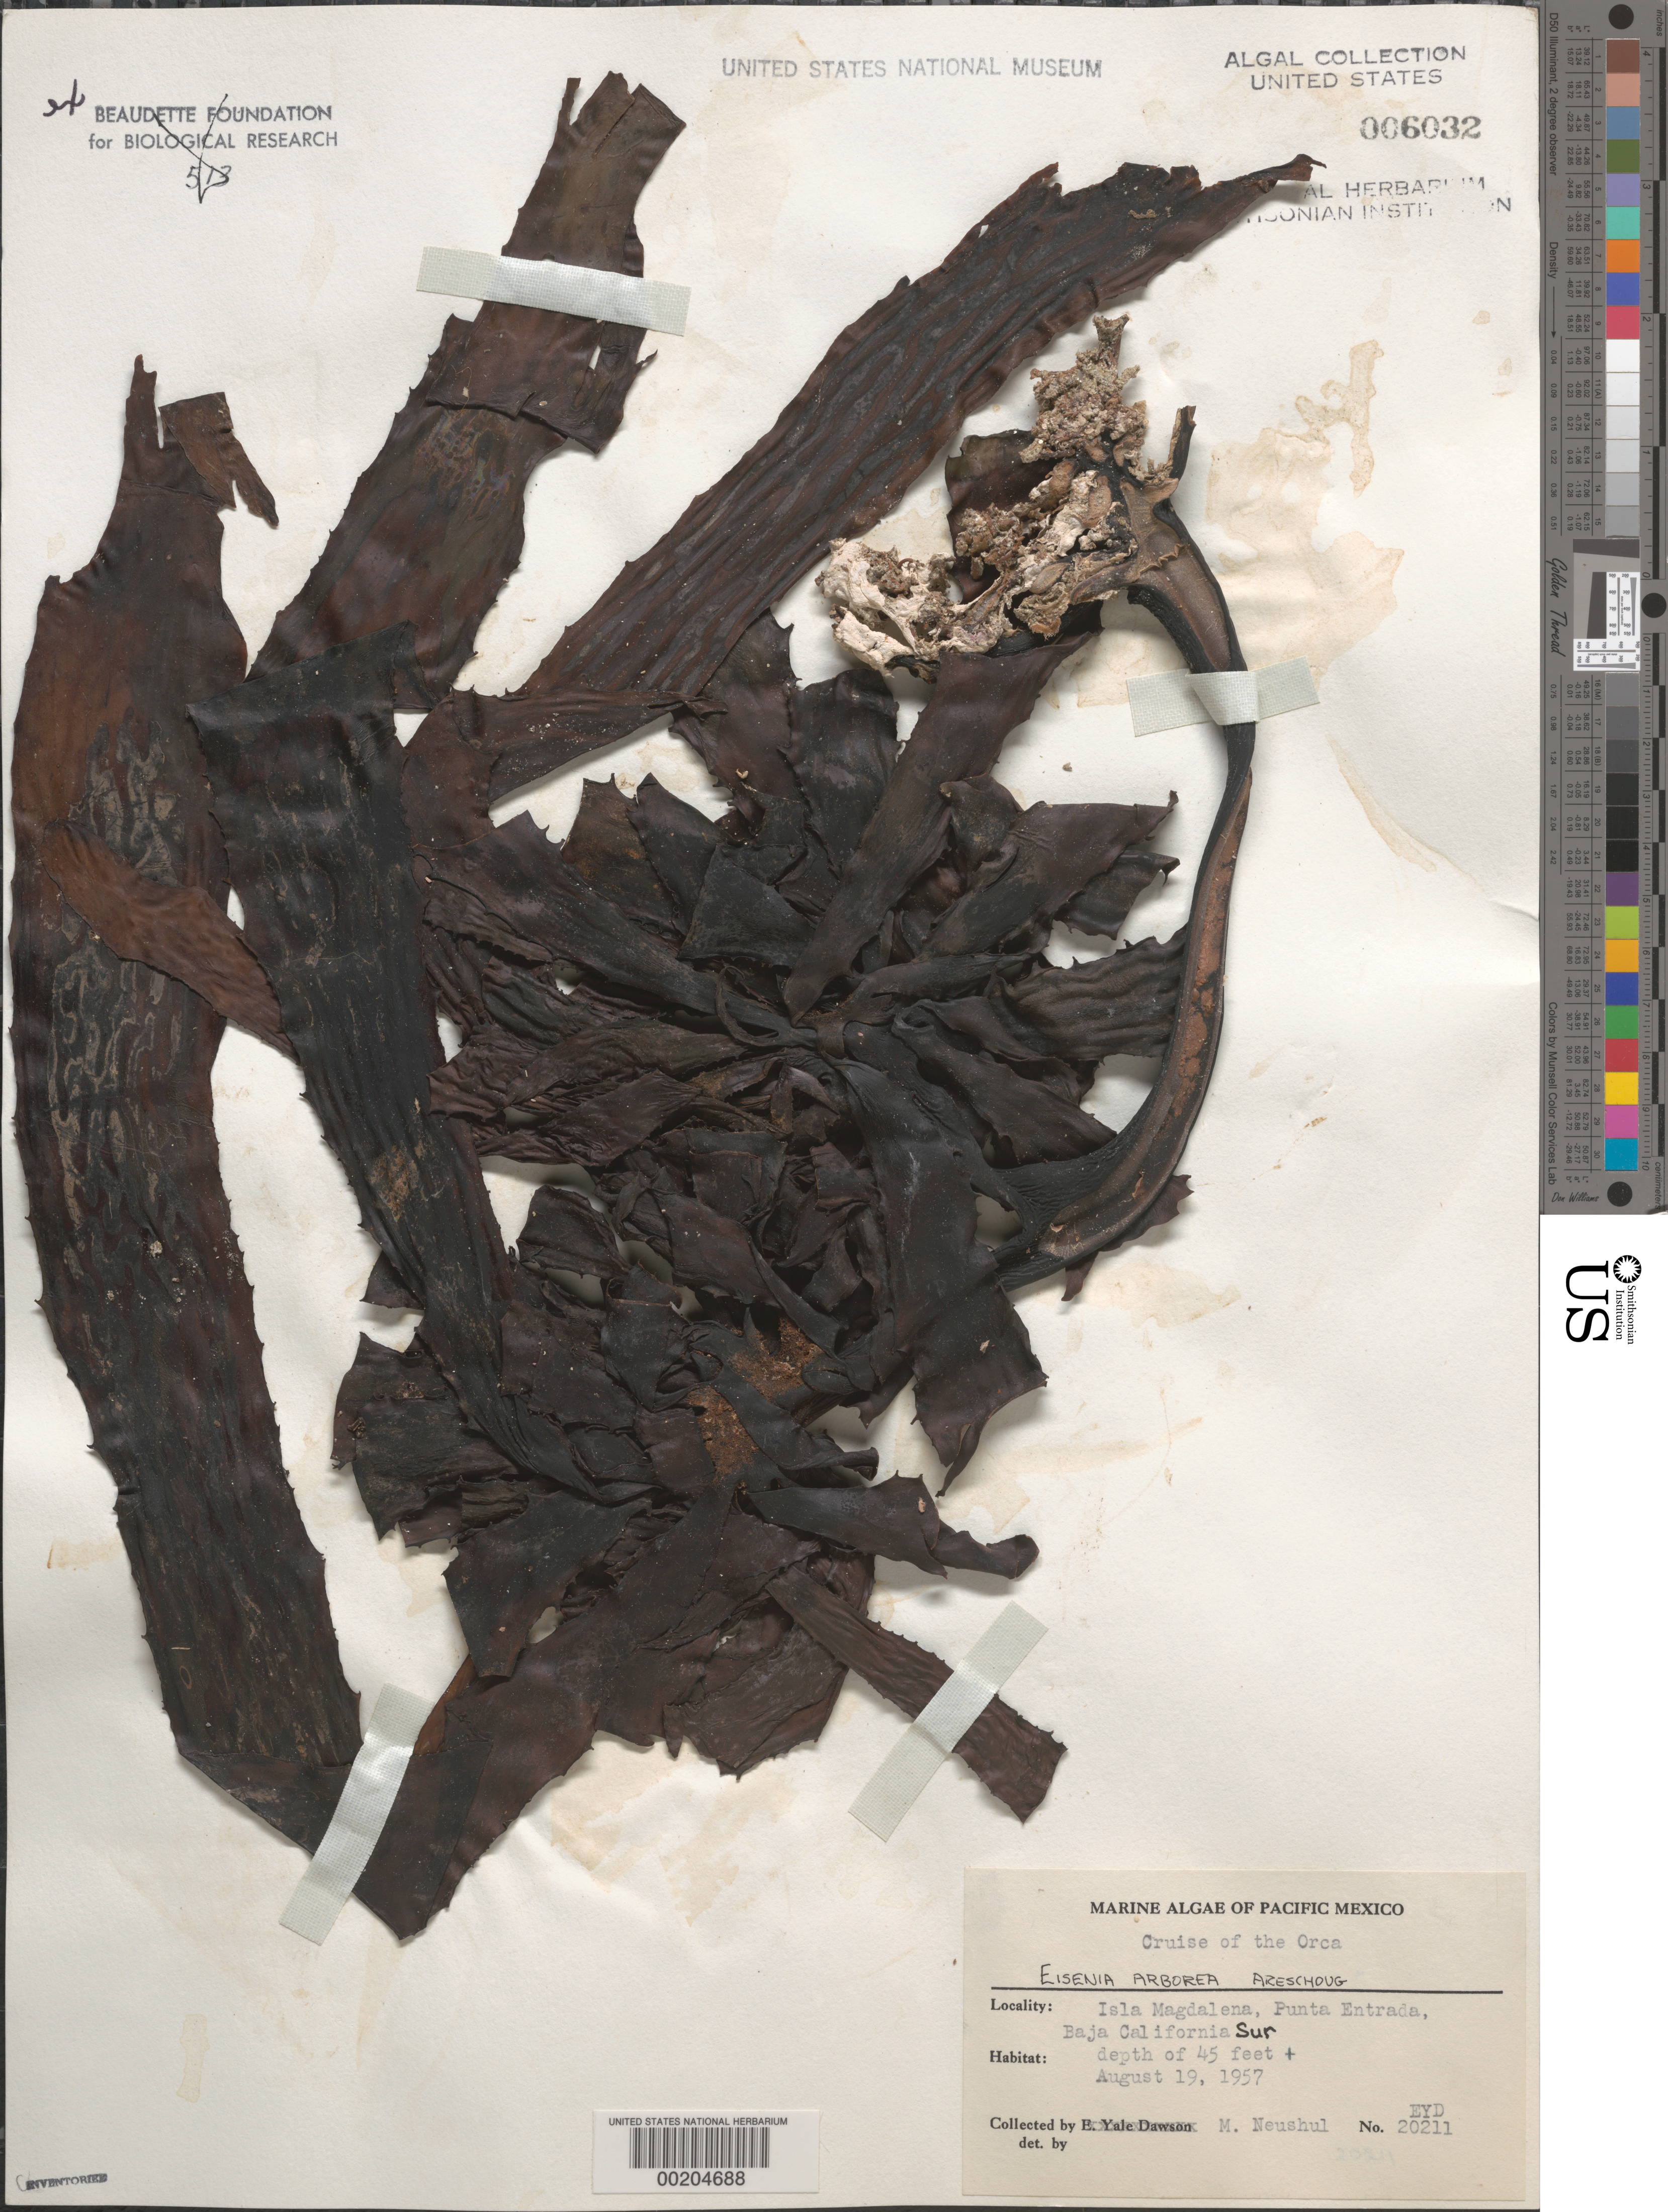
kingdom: Chromista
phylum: Ochrophyta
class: Phaeophyceae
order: Laminariales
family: Lessoniaceae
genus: Eisenia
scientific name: Eisenia arborea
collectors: M. Neushul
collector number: EYD 20211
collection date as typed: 19 Aug 1957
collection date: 1957-08-19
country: Mexico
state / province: Baja California Sur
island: Isla Magdalena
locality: Punta Entrada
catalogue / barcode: US 6032